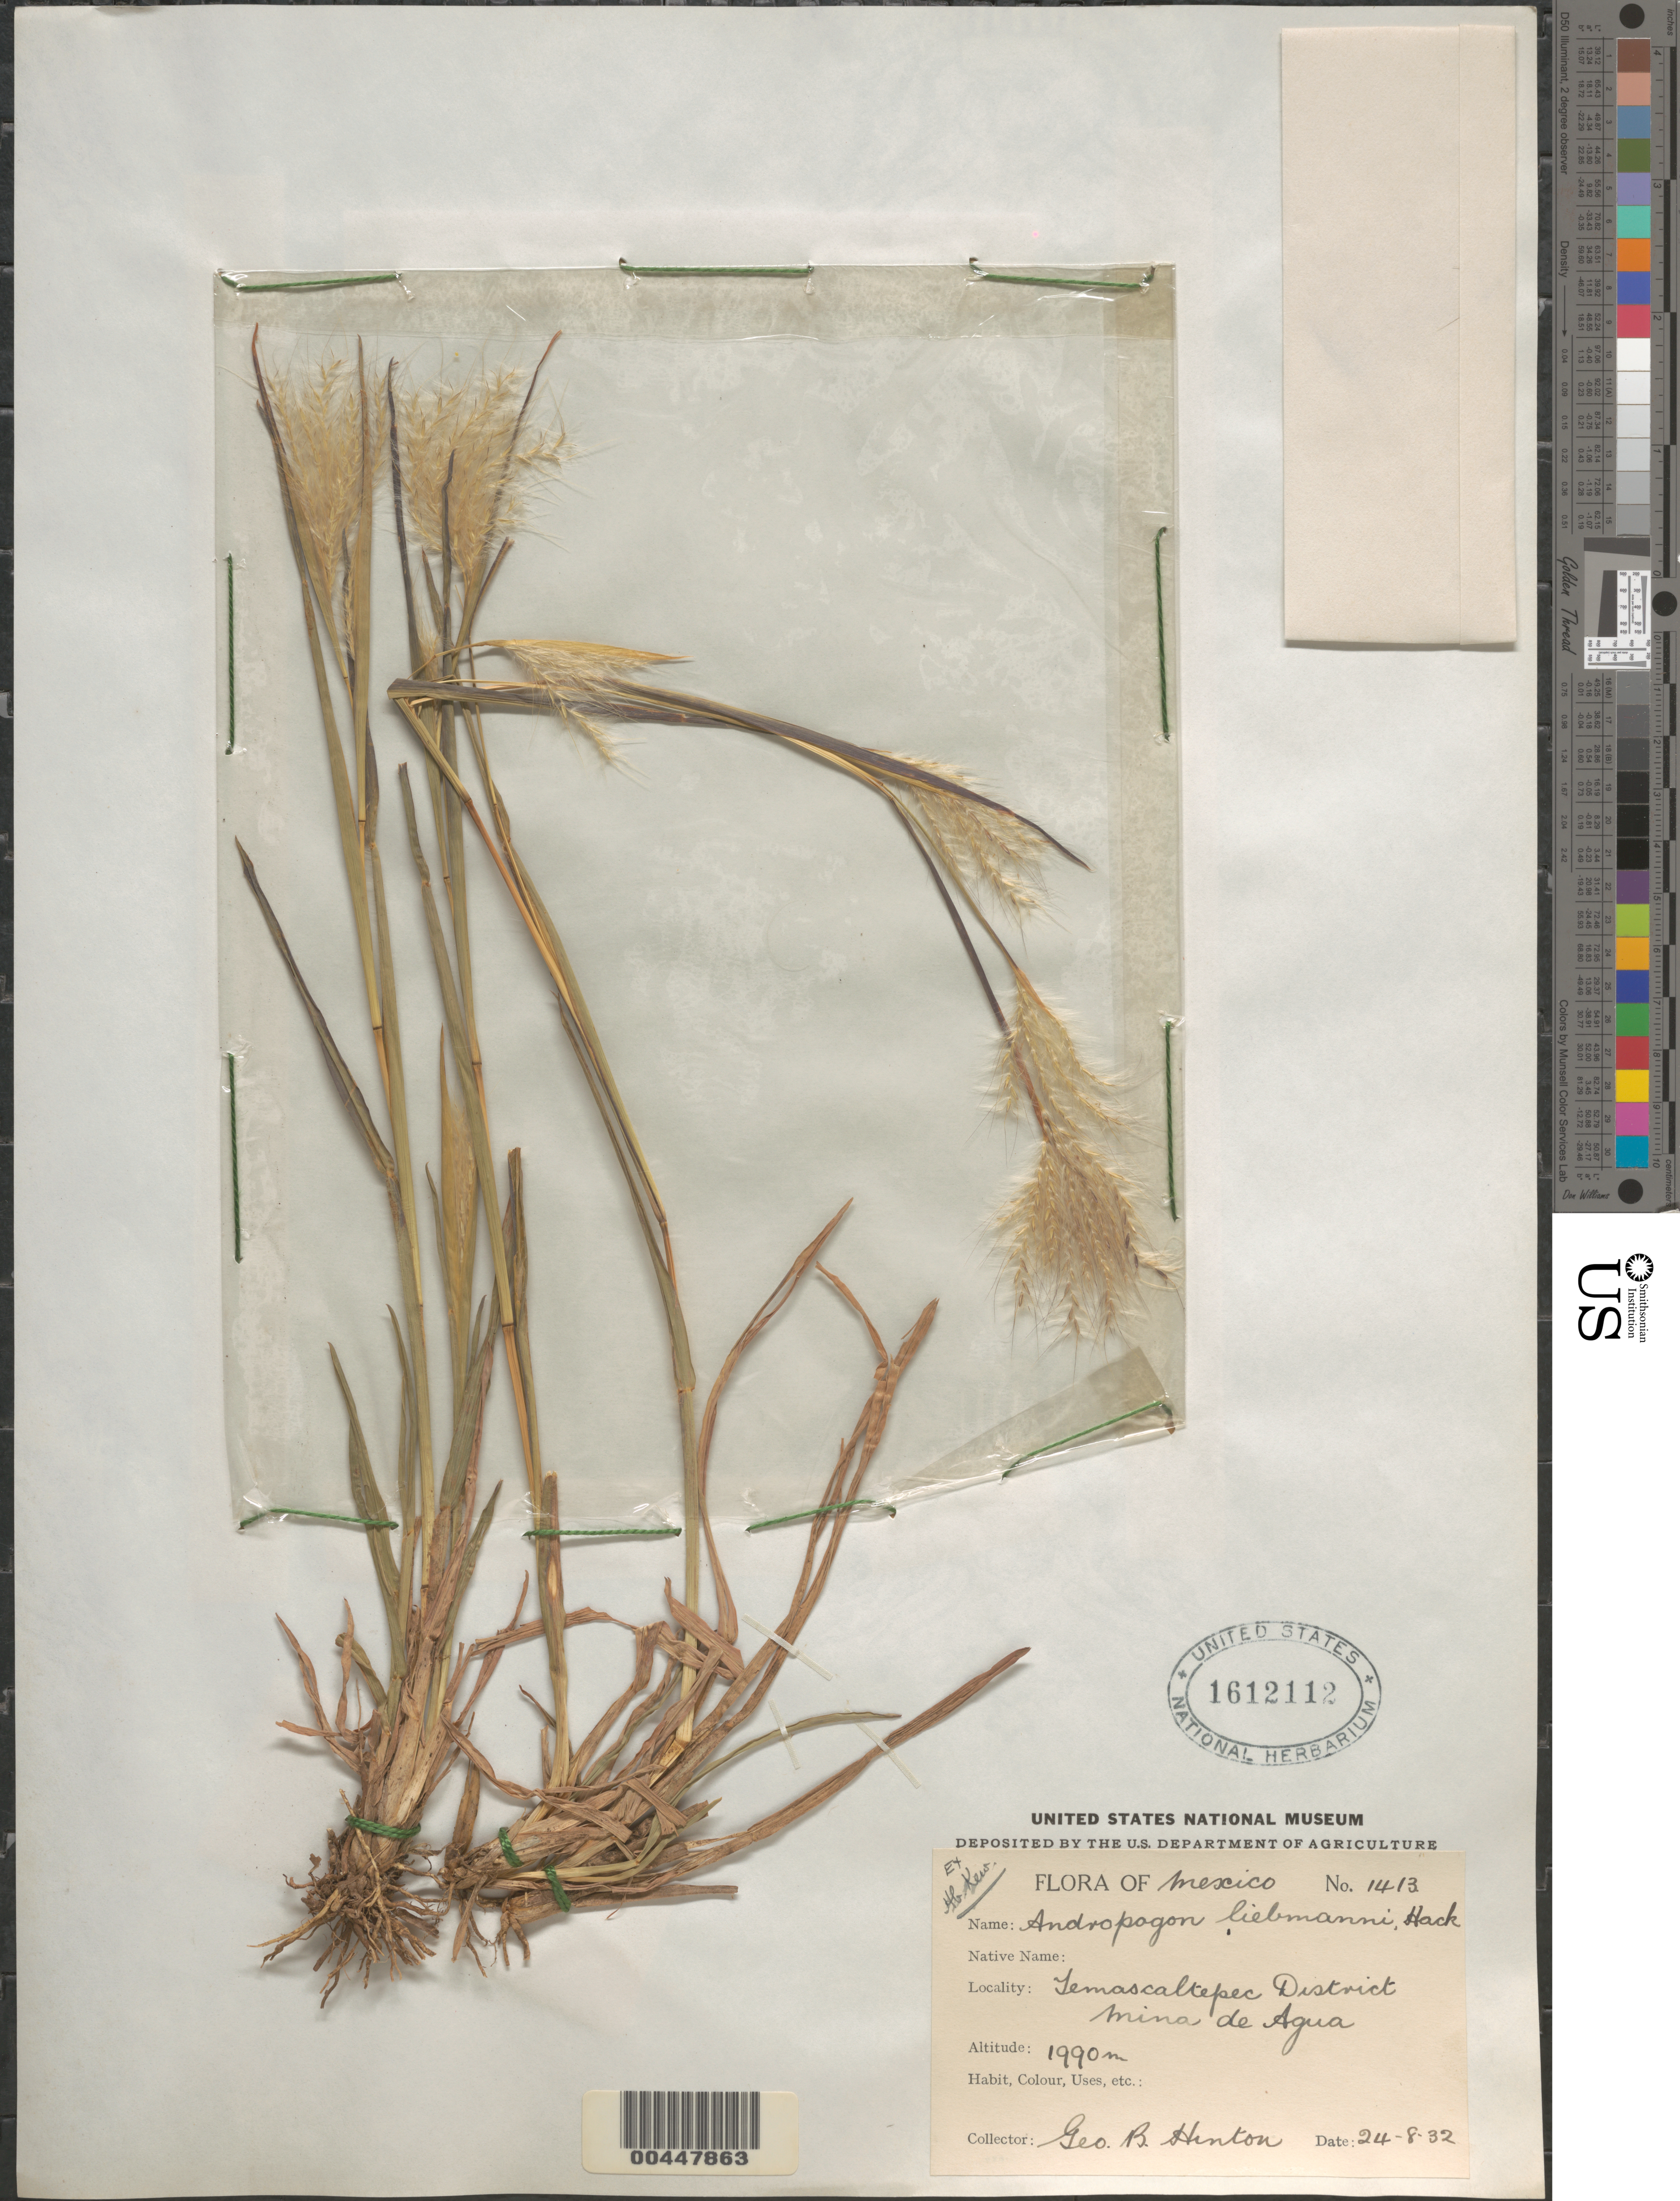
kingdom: Plantae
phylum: Tracheophyta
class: Liliopsida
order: Poales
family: Poaceae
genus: Andropogon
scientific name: Andropogon liebmannii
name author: Hack.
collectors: G. Henton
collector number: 1413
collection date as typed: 24 Aug 1932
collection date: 1932-08-24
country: Mexico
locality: Temascaltepec District, Minos de Agua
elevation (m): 1990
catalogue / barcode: US 1612112